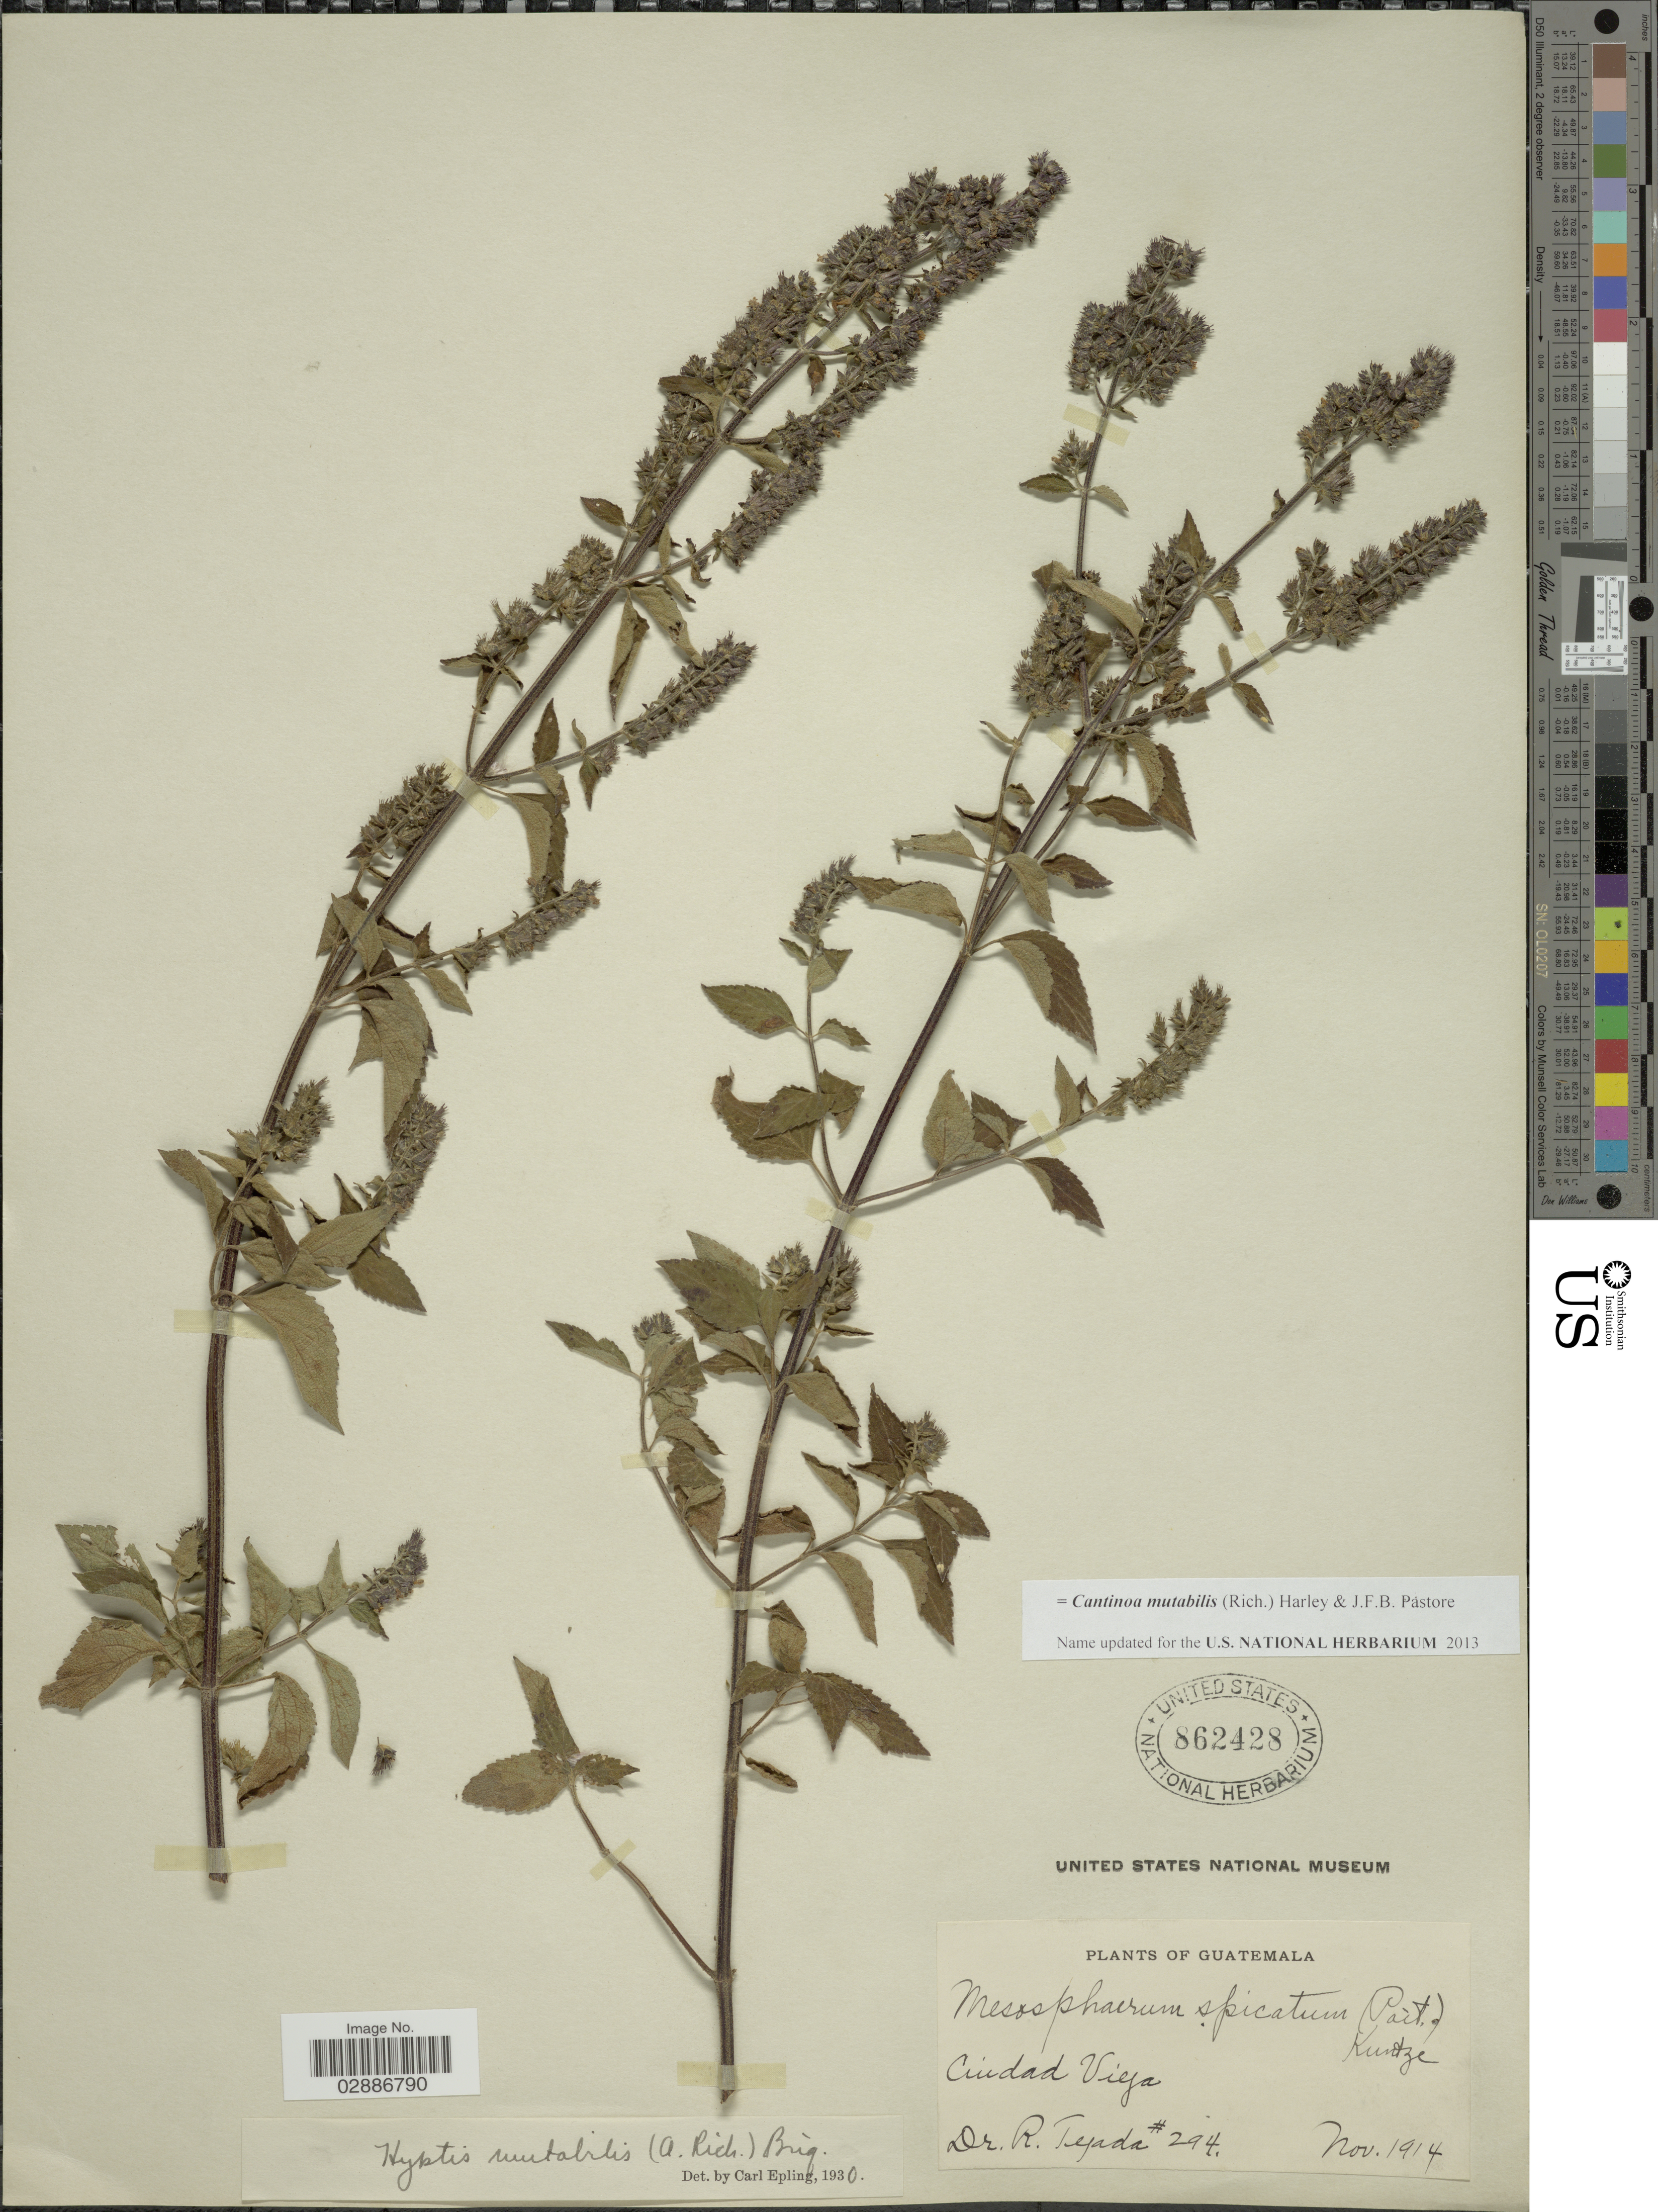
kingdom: Plantae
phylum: Tracheophyta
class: Magnoliopsida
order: Lamiales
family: Lamiaceae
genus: Cantinoa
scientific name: Cantinoa mutabilis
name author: (Rich.) Harley & J.F.B. Pastore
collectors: R. Tejada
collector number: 294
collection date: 1914-11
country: Guatemala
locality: Ciudad Vieja.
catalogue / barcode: US 862428